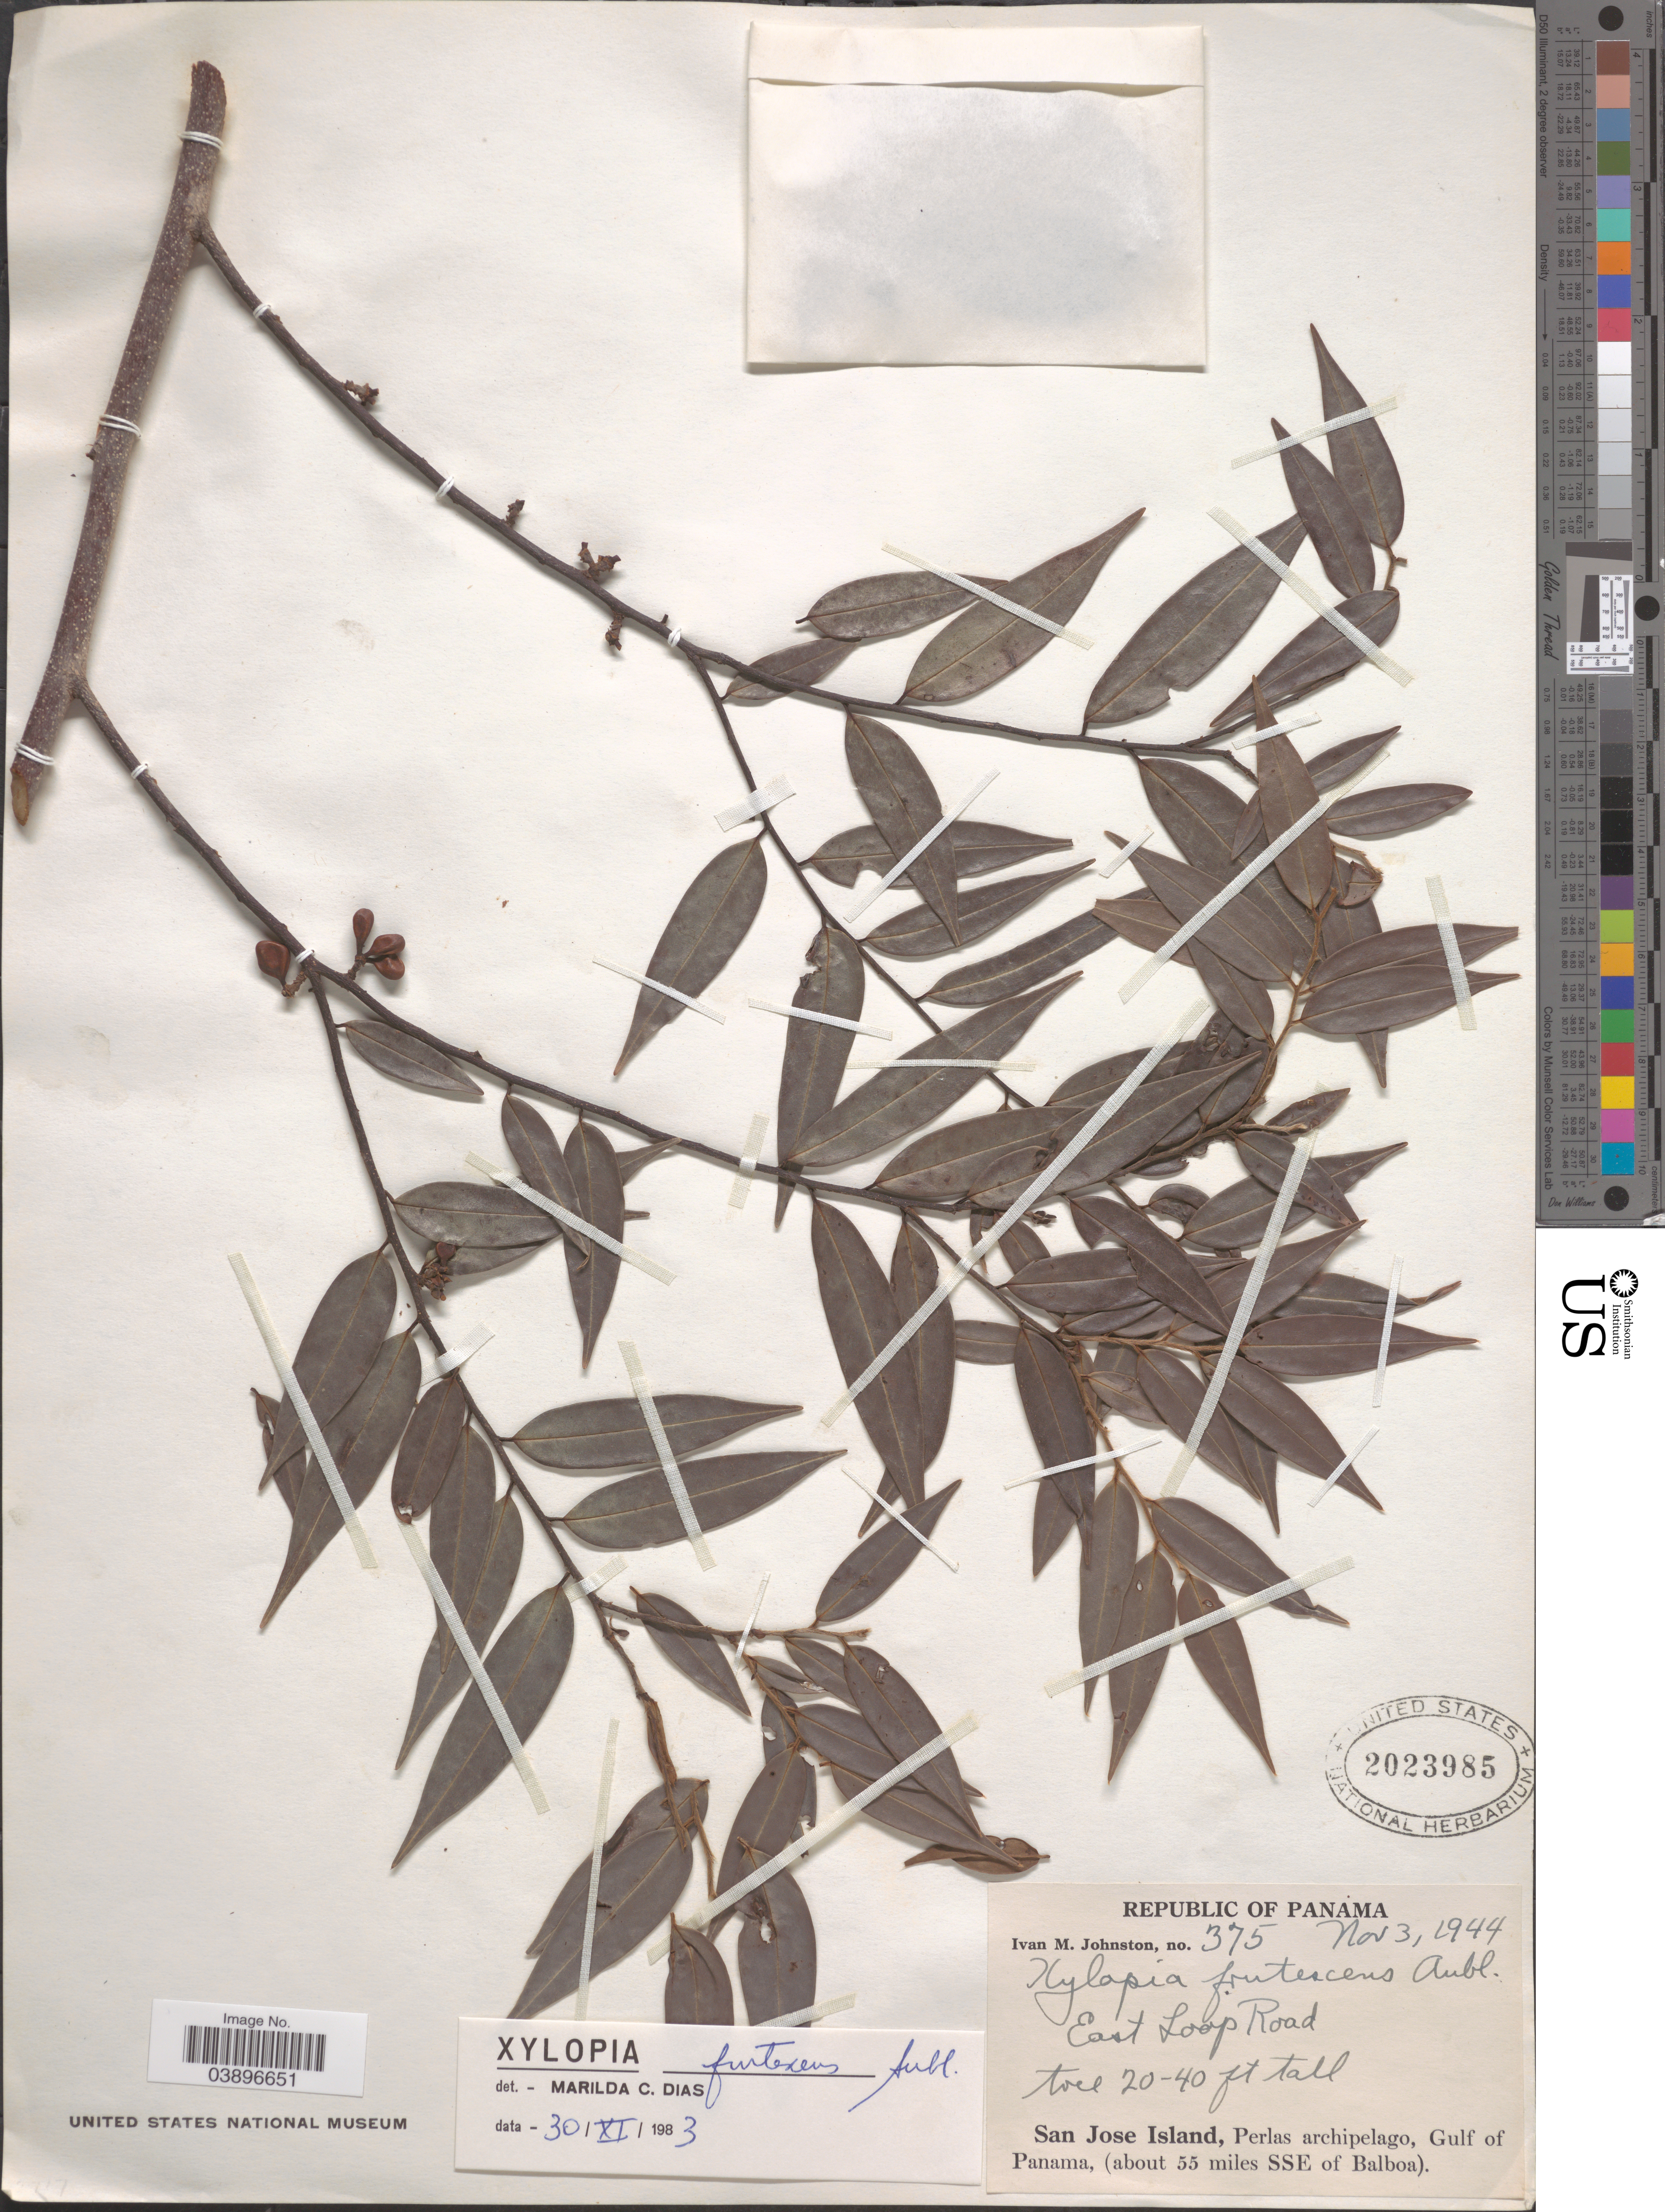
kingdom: Plantae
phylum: Tracheophyta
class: Magnoliopsida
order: Magnoliales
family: Annonaceae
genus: Xylopia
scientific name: Xylopia frutescens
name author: Aubl.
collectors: I.M. Johnston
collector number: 375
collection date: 1944-11-03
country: Panama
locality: East Loop Road. San Jose Island, Perlas archipelago, Gulf of Panama, (about 55 miles SSE of Balboa).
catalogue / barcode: US 2023985